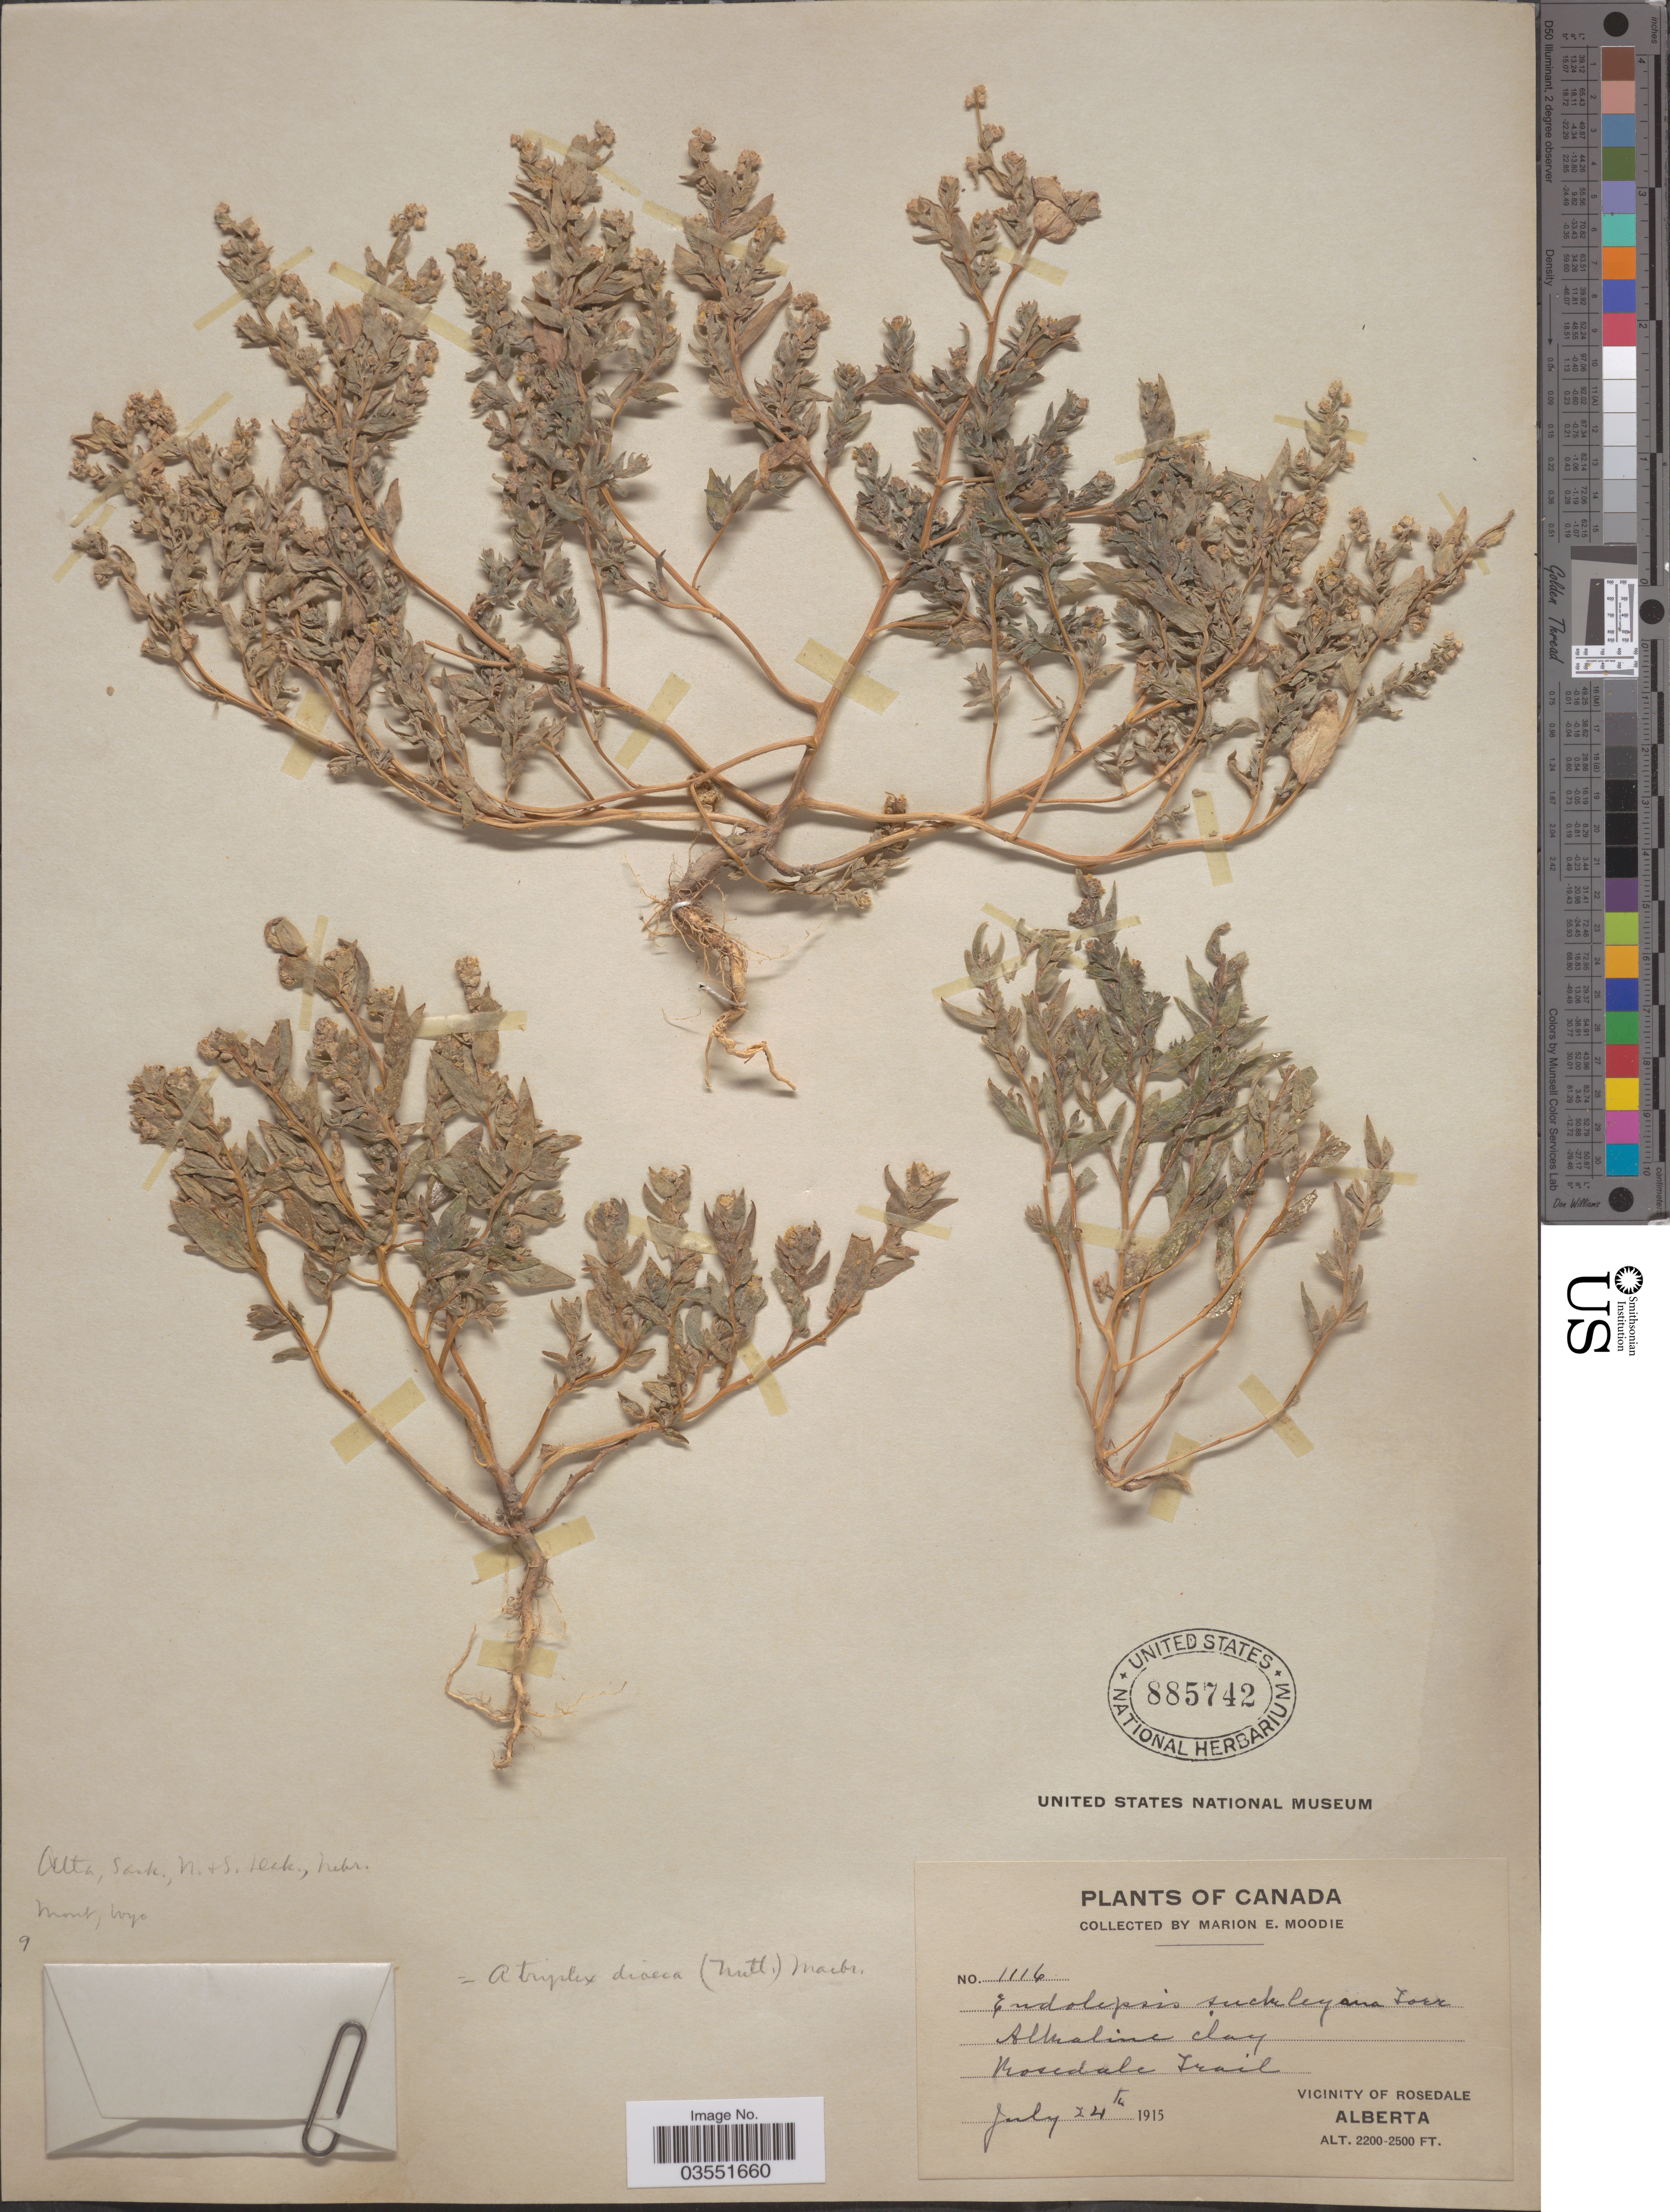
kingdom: Plantae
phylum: Tracheophyta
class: Magnoliopsida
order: Caryophyllales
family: Amaranthaceae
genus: Stutzia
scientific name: Stutzia dioica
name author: (Nutt.) E.H. Zacharias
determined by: Strong, Mark T., (BOT), Smithsonian Institution - National Museum of Natural History (UNITED STATES)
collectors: M. E. Moodie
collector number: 1116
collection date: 1915-07-24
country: Canada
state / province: Alberta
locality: Alkaline clay. Rosedale Trail. Vicinity of Rosedale.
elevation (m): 671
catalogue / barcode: US 885742